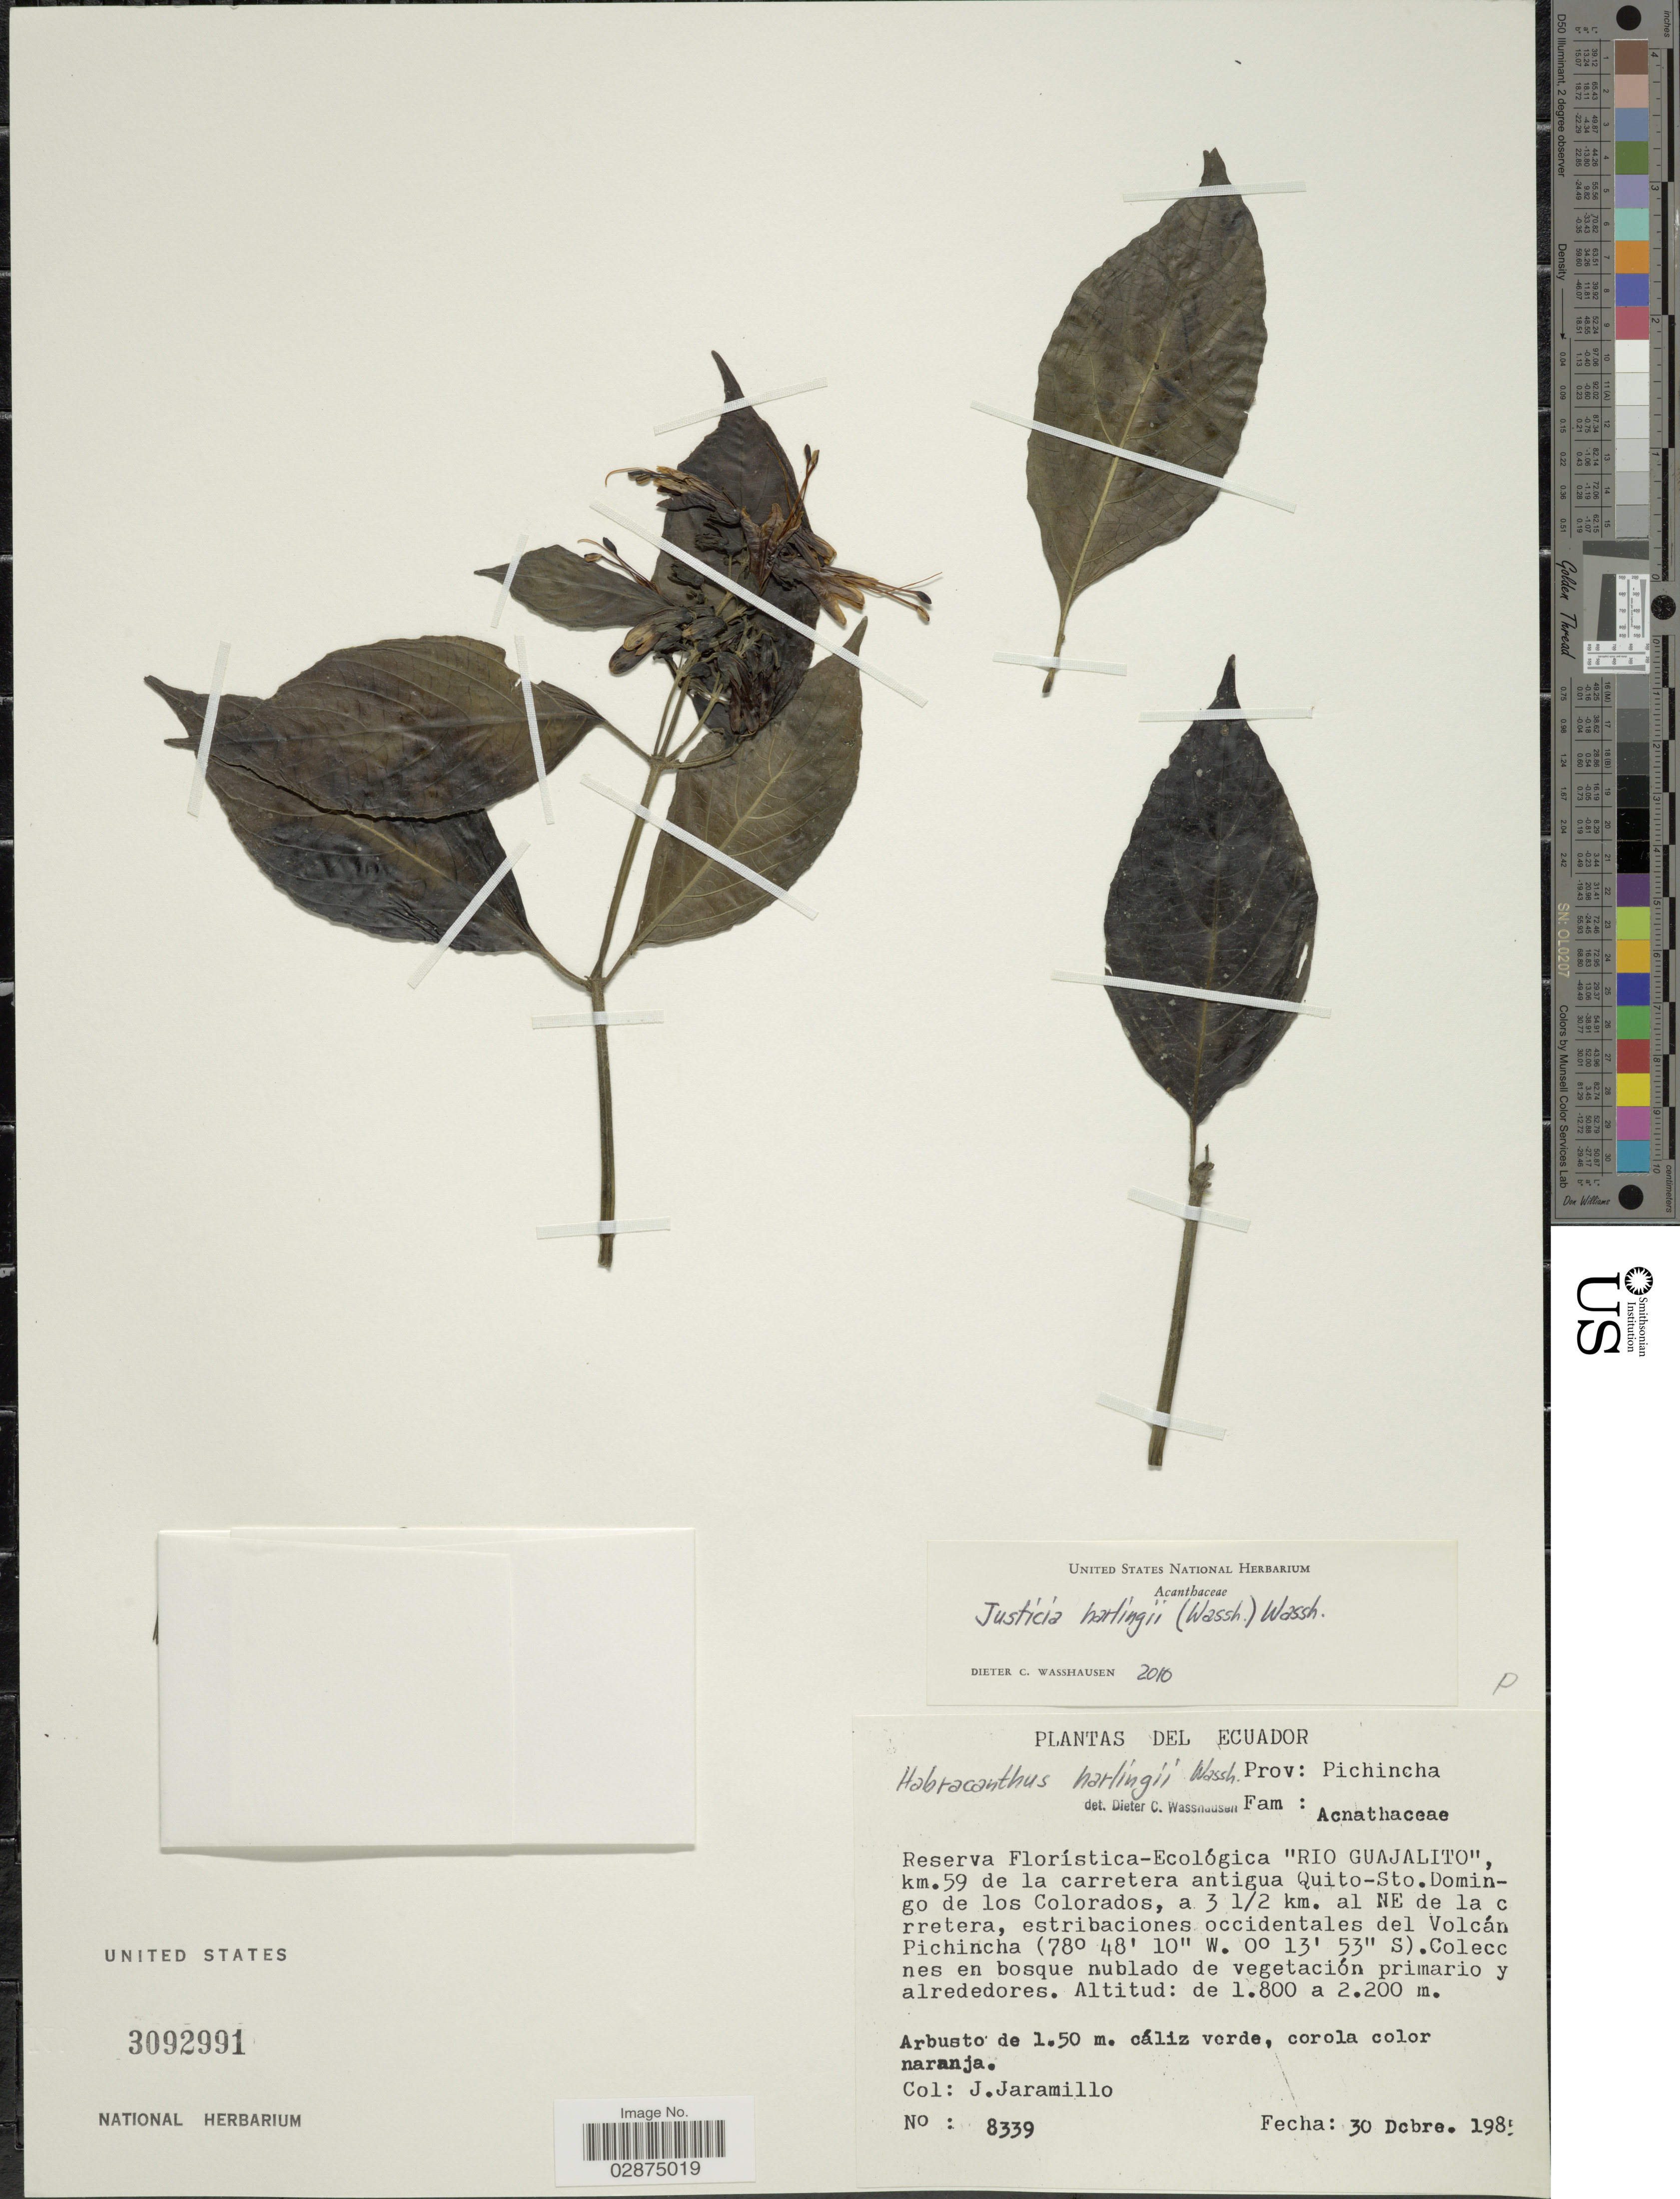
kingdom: Plantae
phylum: Tracheophyta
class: Magnoliopsida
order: Lamiales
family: Acanthaceae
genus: Habracanthus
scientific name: Habracanthus harlingii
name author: Wassh.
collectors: J. Jaramillo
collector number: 8339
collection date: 1985-12-30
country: Ecuador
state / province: Pichincha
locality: Prov: Pichincha. Reserva Florística-Ecológica "Rio Guajalito", km. 59 de la carretera antigua Quito-Sto. Domingo de los Colorados, a 3 1/2 km. al NE de la carretera, estribaciones occidentales del Volcán Pichincha.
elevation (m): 1800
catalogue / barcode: US 3092991